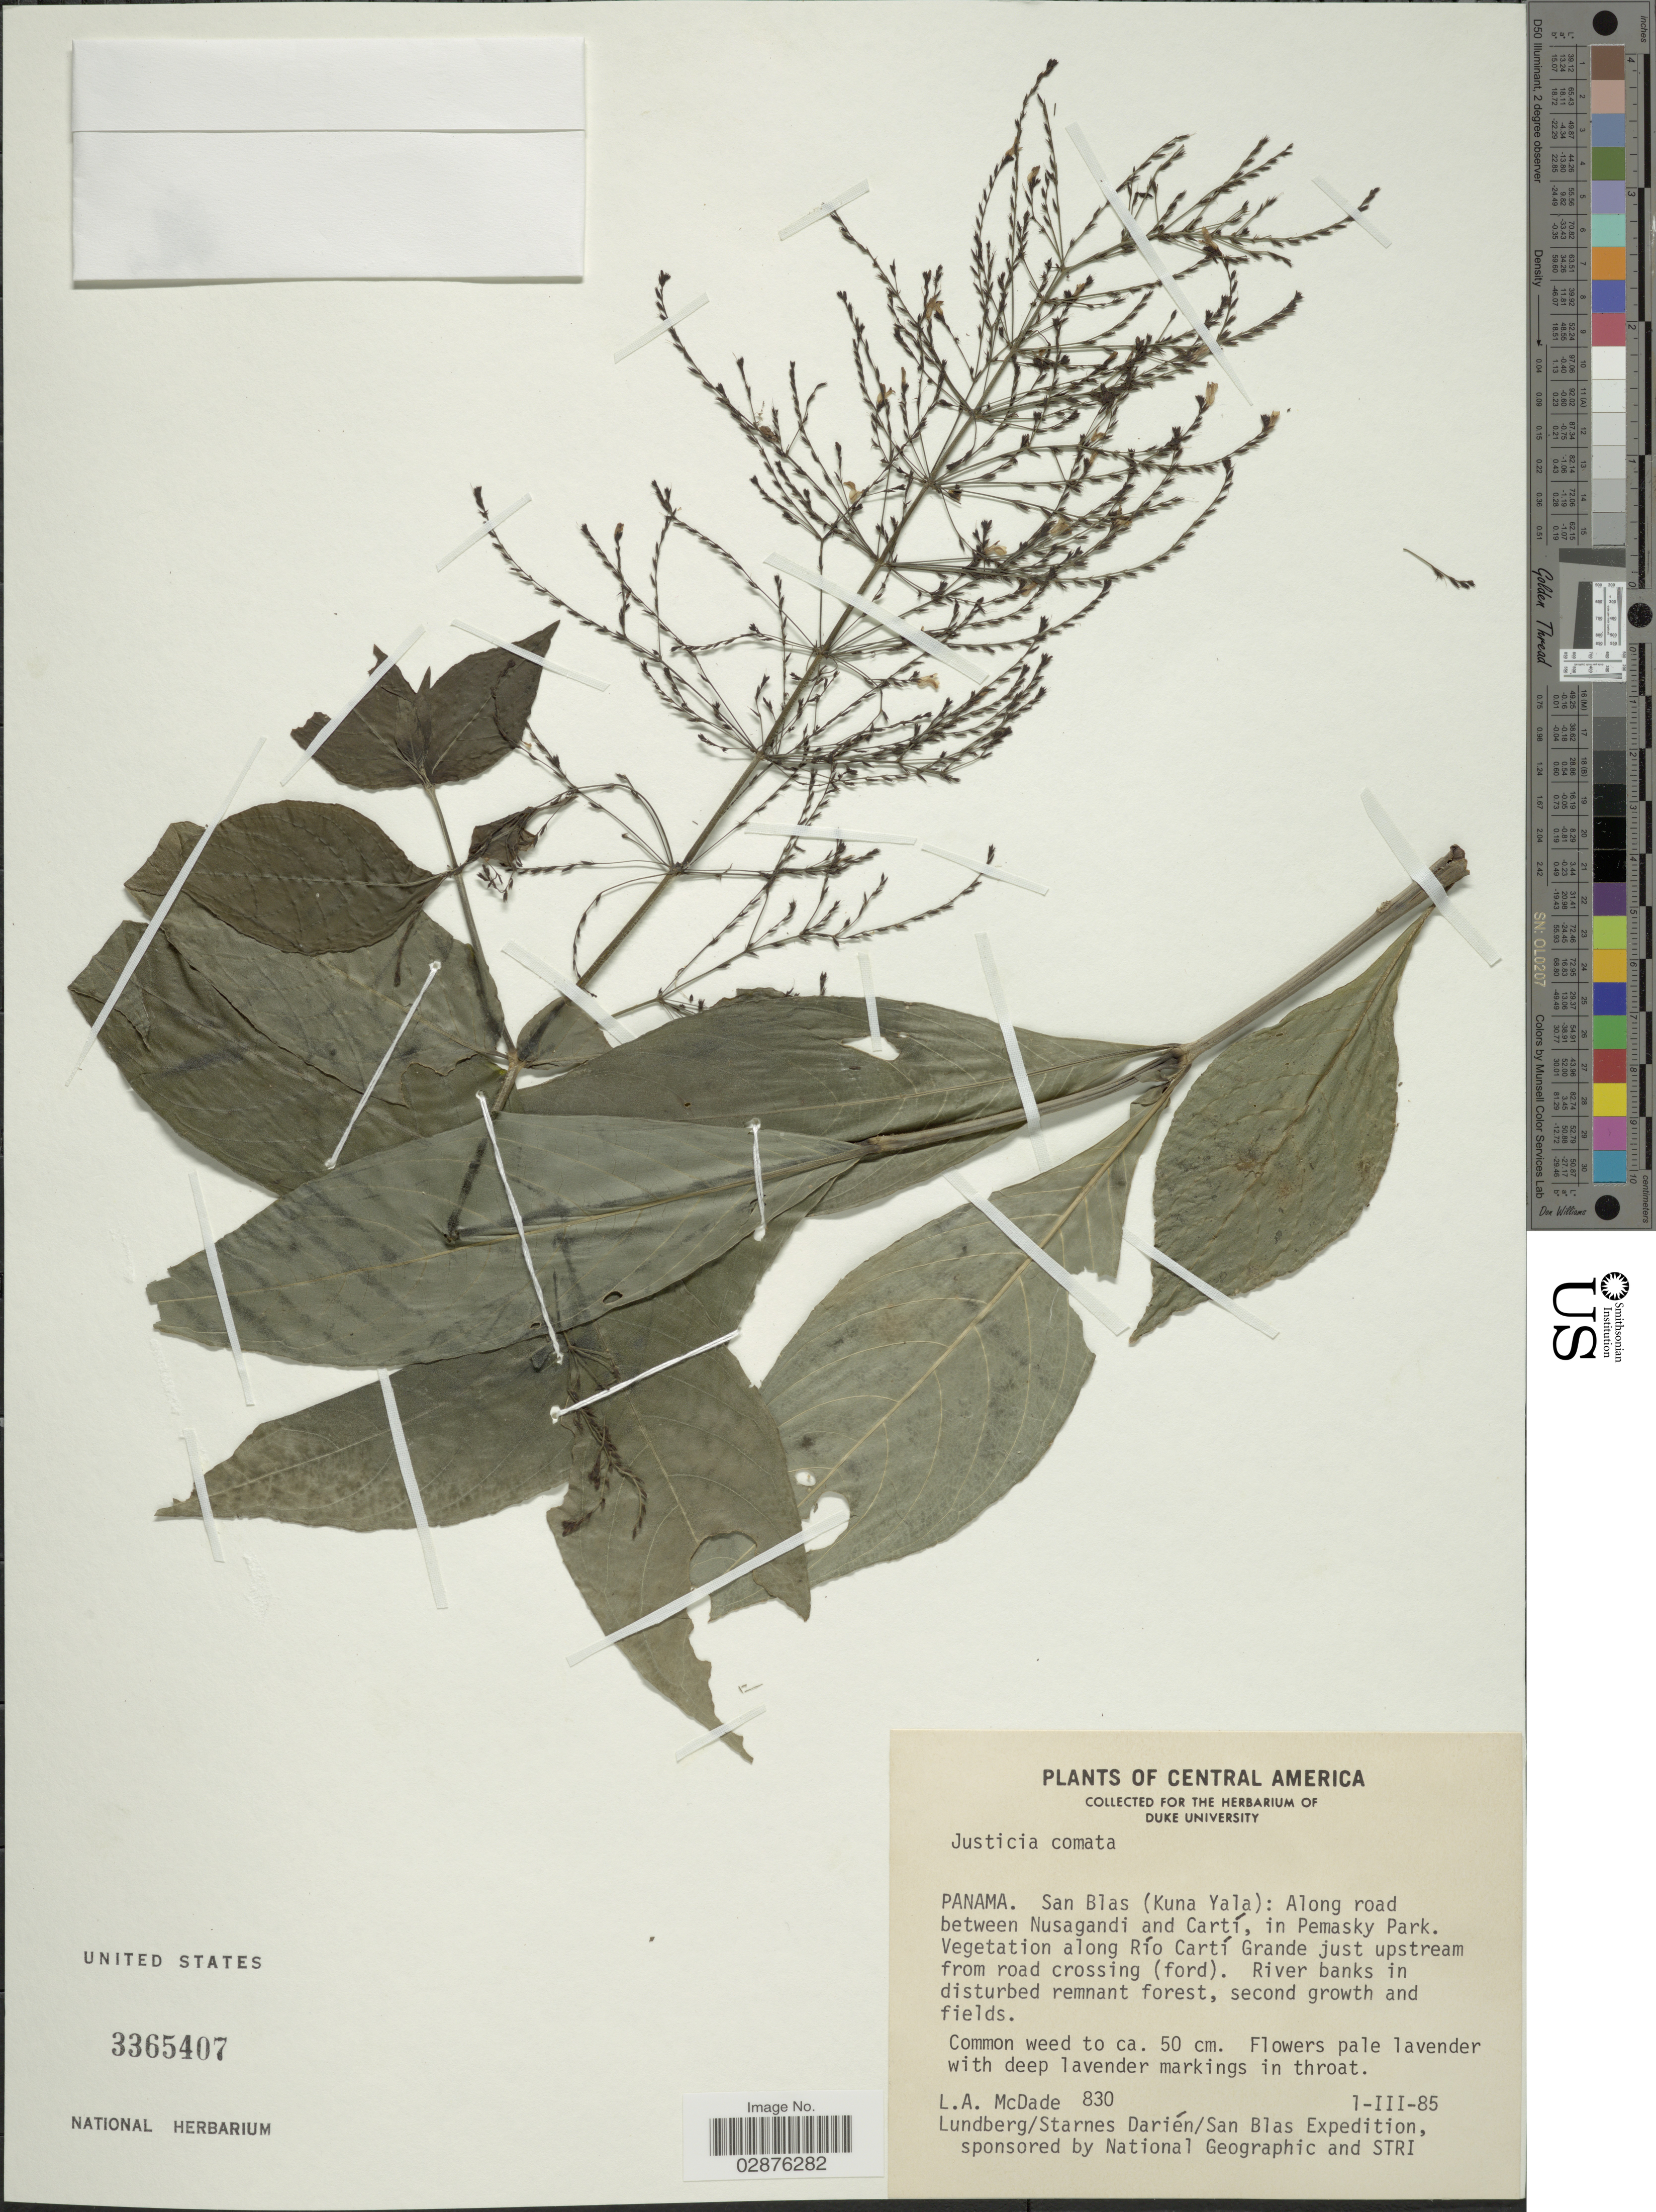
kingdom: Plantae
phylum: Tracheophyta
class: Magnoliopsida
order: Lamiales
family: Acanthaceae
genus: Justicia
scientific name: Justicia comata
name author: (L.) Lam.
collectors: L. McDade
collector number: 830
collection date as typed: Transcribed d/m/y: 1/3/85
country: Panama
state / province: Kuna Yala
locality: Along road between Nusagandi and Cartí, in Pemasky Park. Vegetation along Río Cartí Grande just upstream from road crossing (ford).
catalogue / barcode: US 3365407